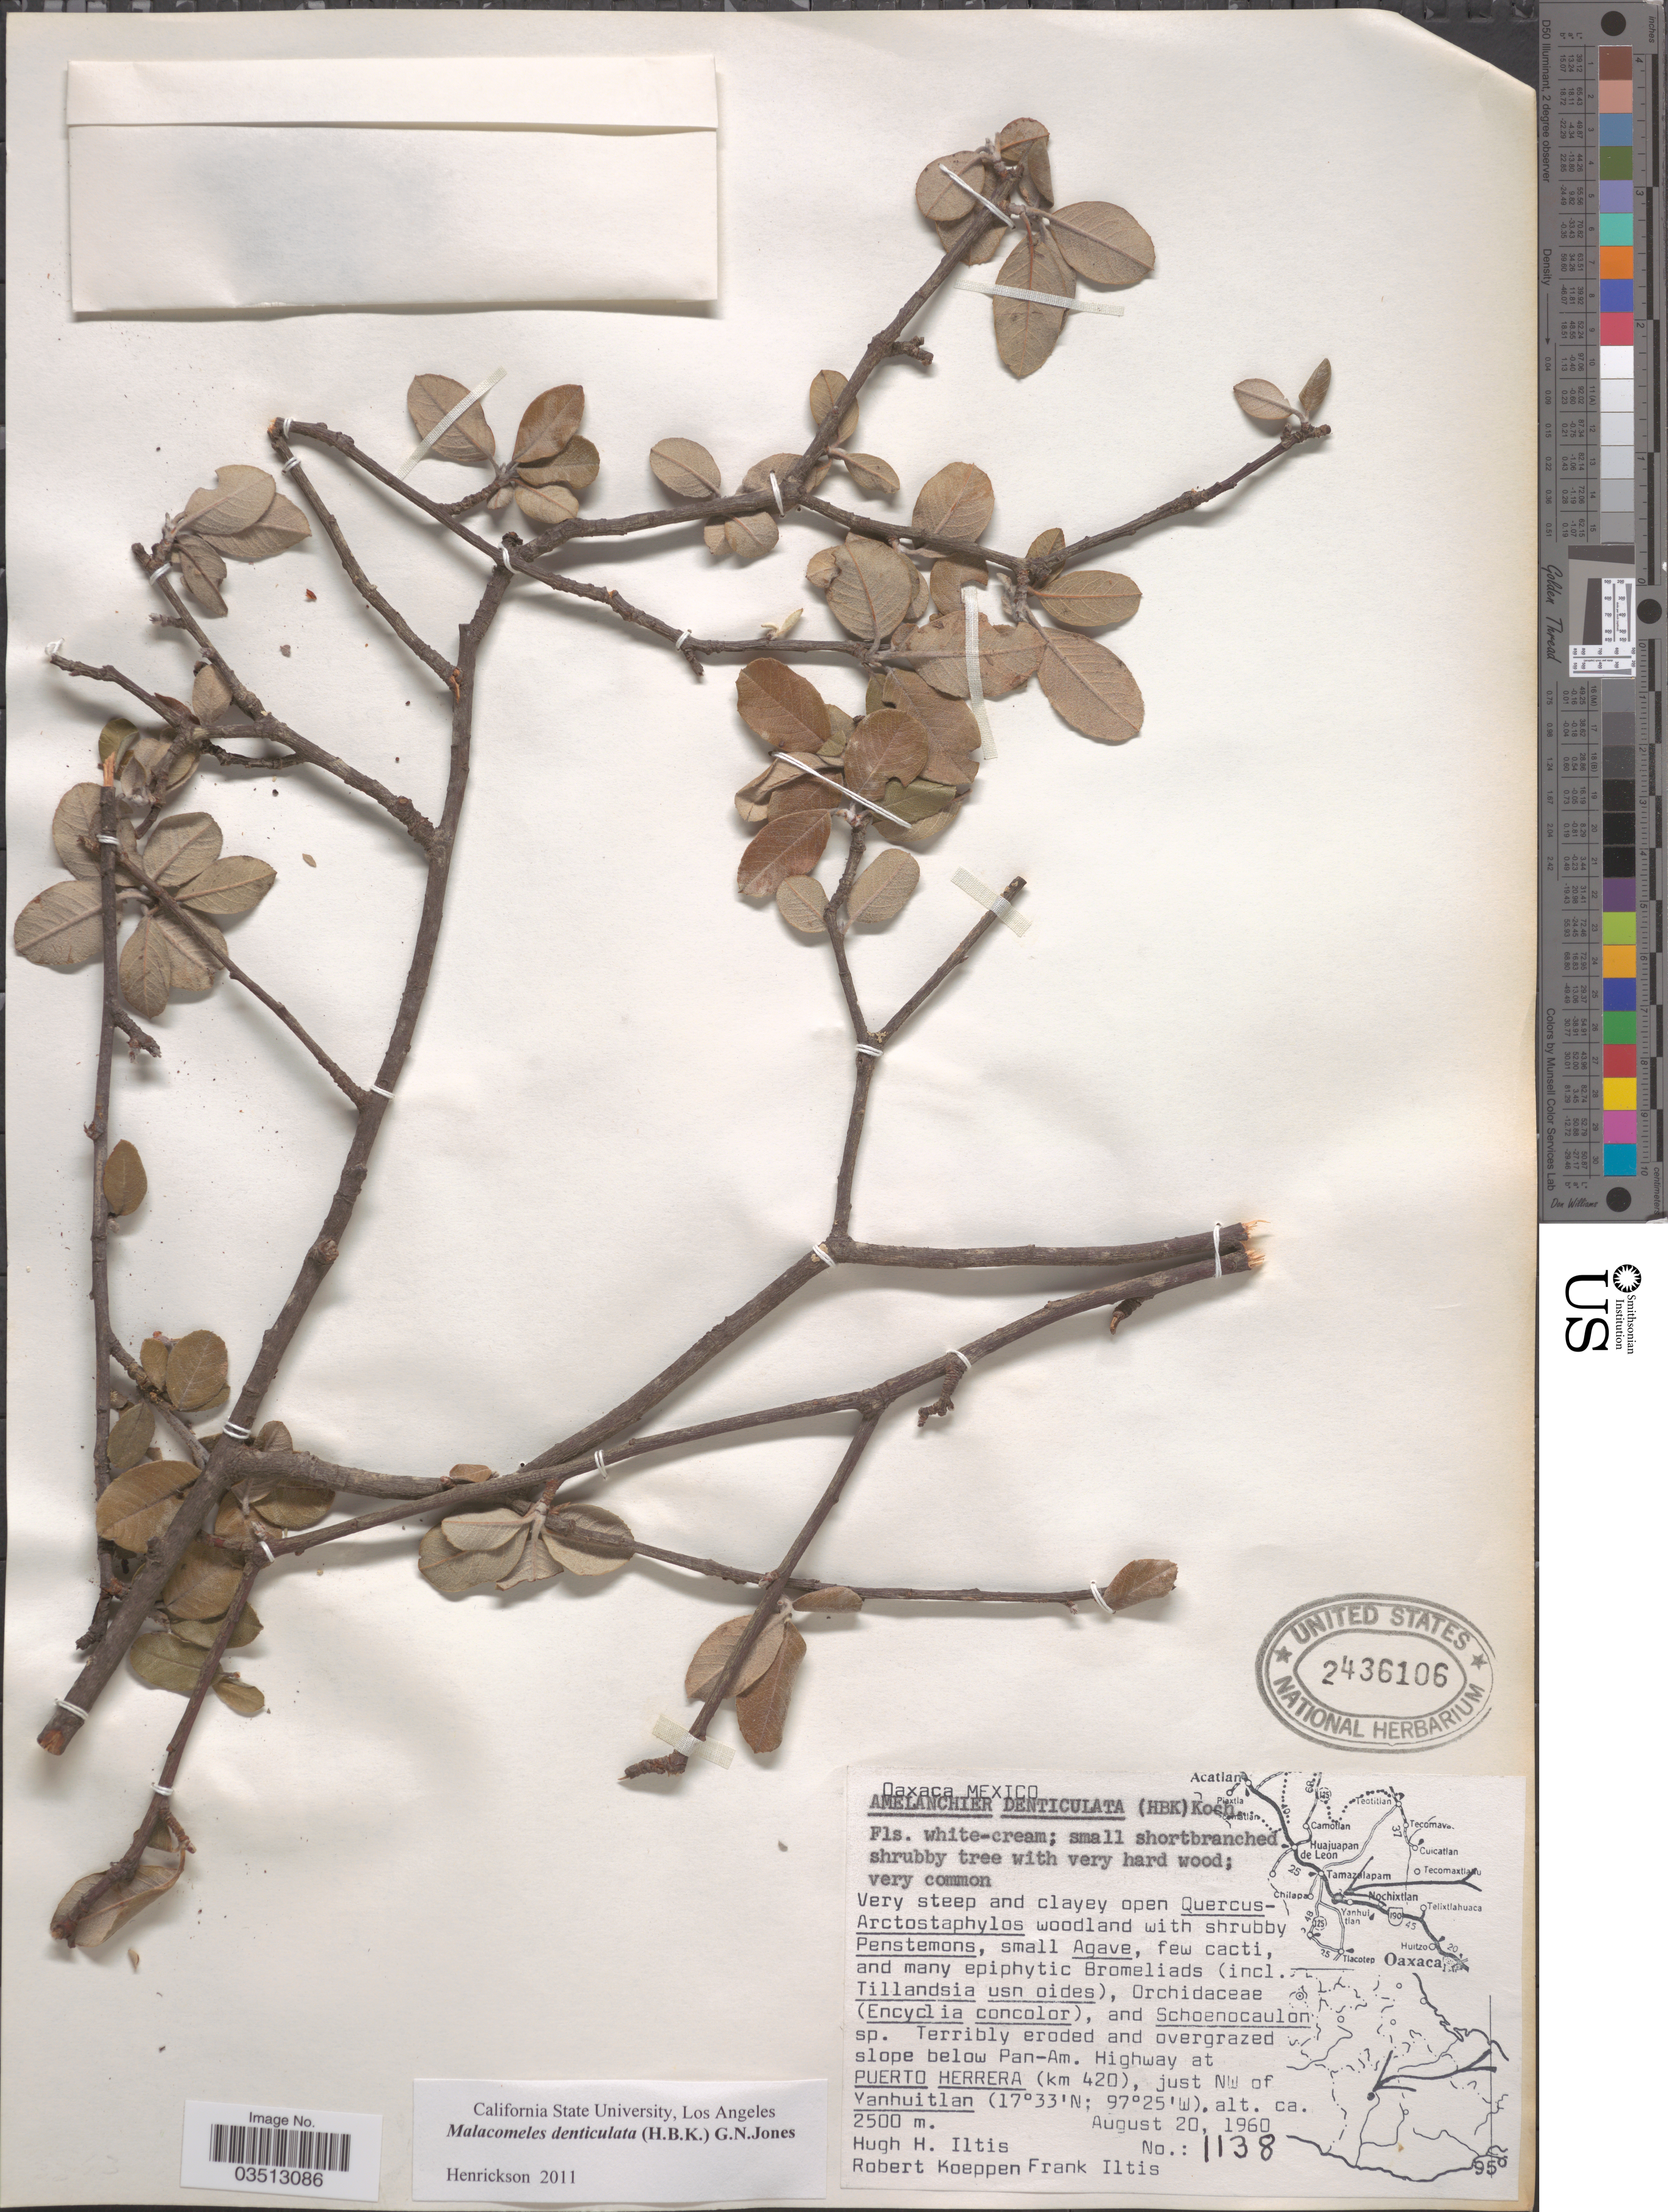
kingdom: Plantae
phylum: Tracheophyta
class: Magnoliopsida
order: Rosales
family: Rosaceae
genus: Malacomeles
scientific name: Malacomeles denticulata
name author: (Kunth) G.N. Jones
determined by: Henrickson, James, (CSLA), California State University at Los Angeles (UNITED STATES)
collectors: H. Iltis & R. K. Iltis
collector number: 1138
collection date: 1960-08-20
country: Mexico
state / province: Oaxaca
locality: Slope below Pan-Am. Highway at Puerto Herrera (km 420), just NW of Yanhuitlan.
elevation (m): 2500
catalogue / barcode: US 2436106